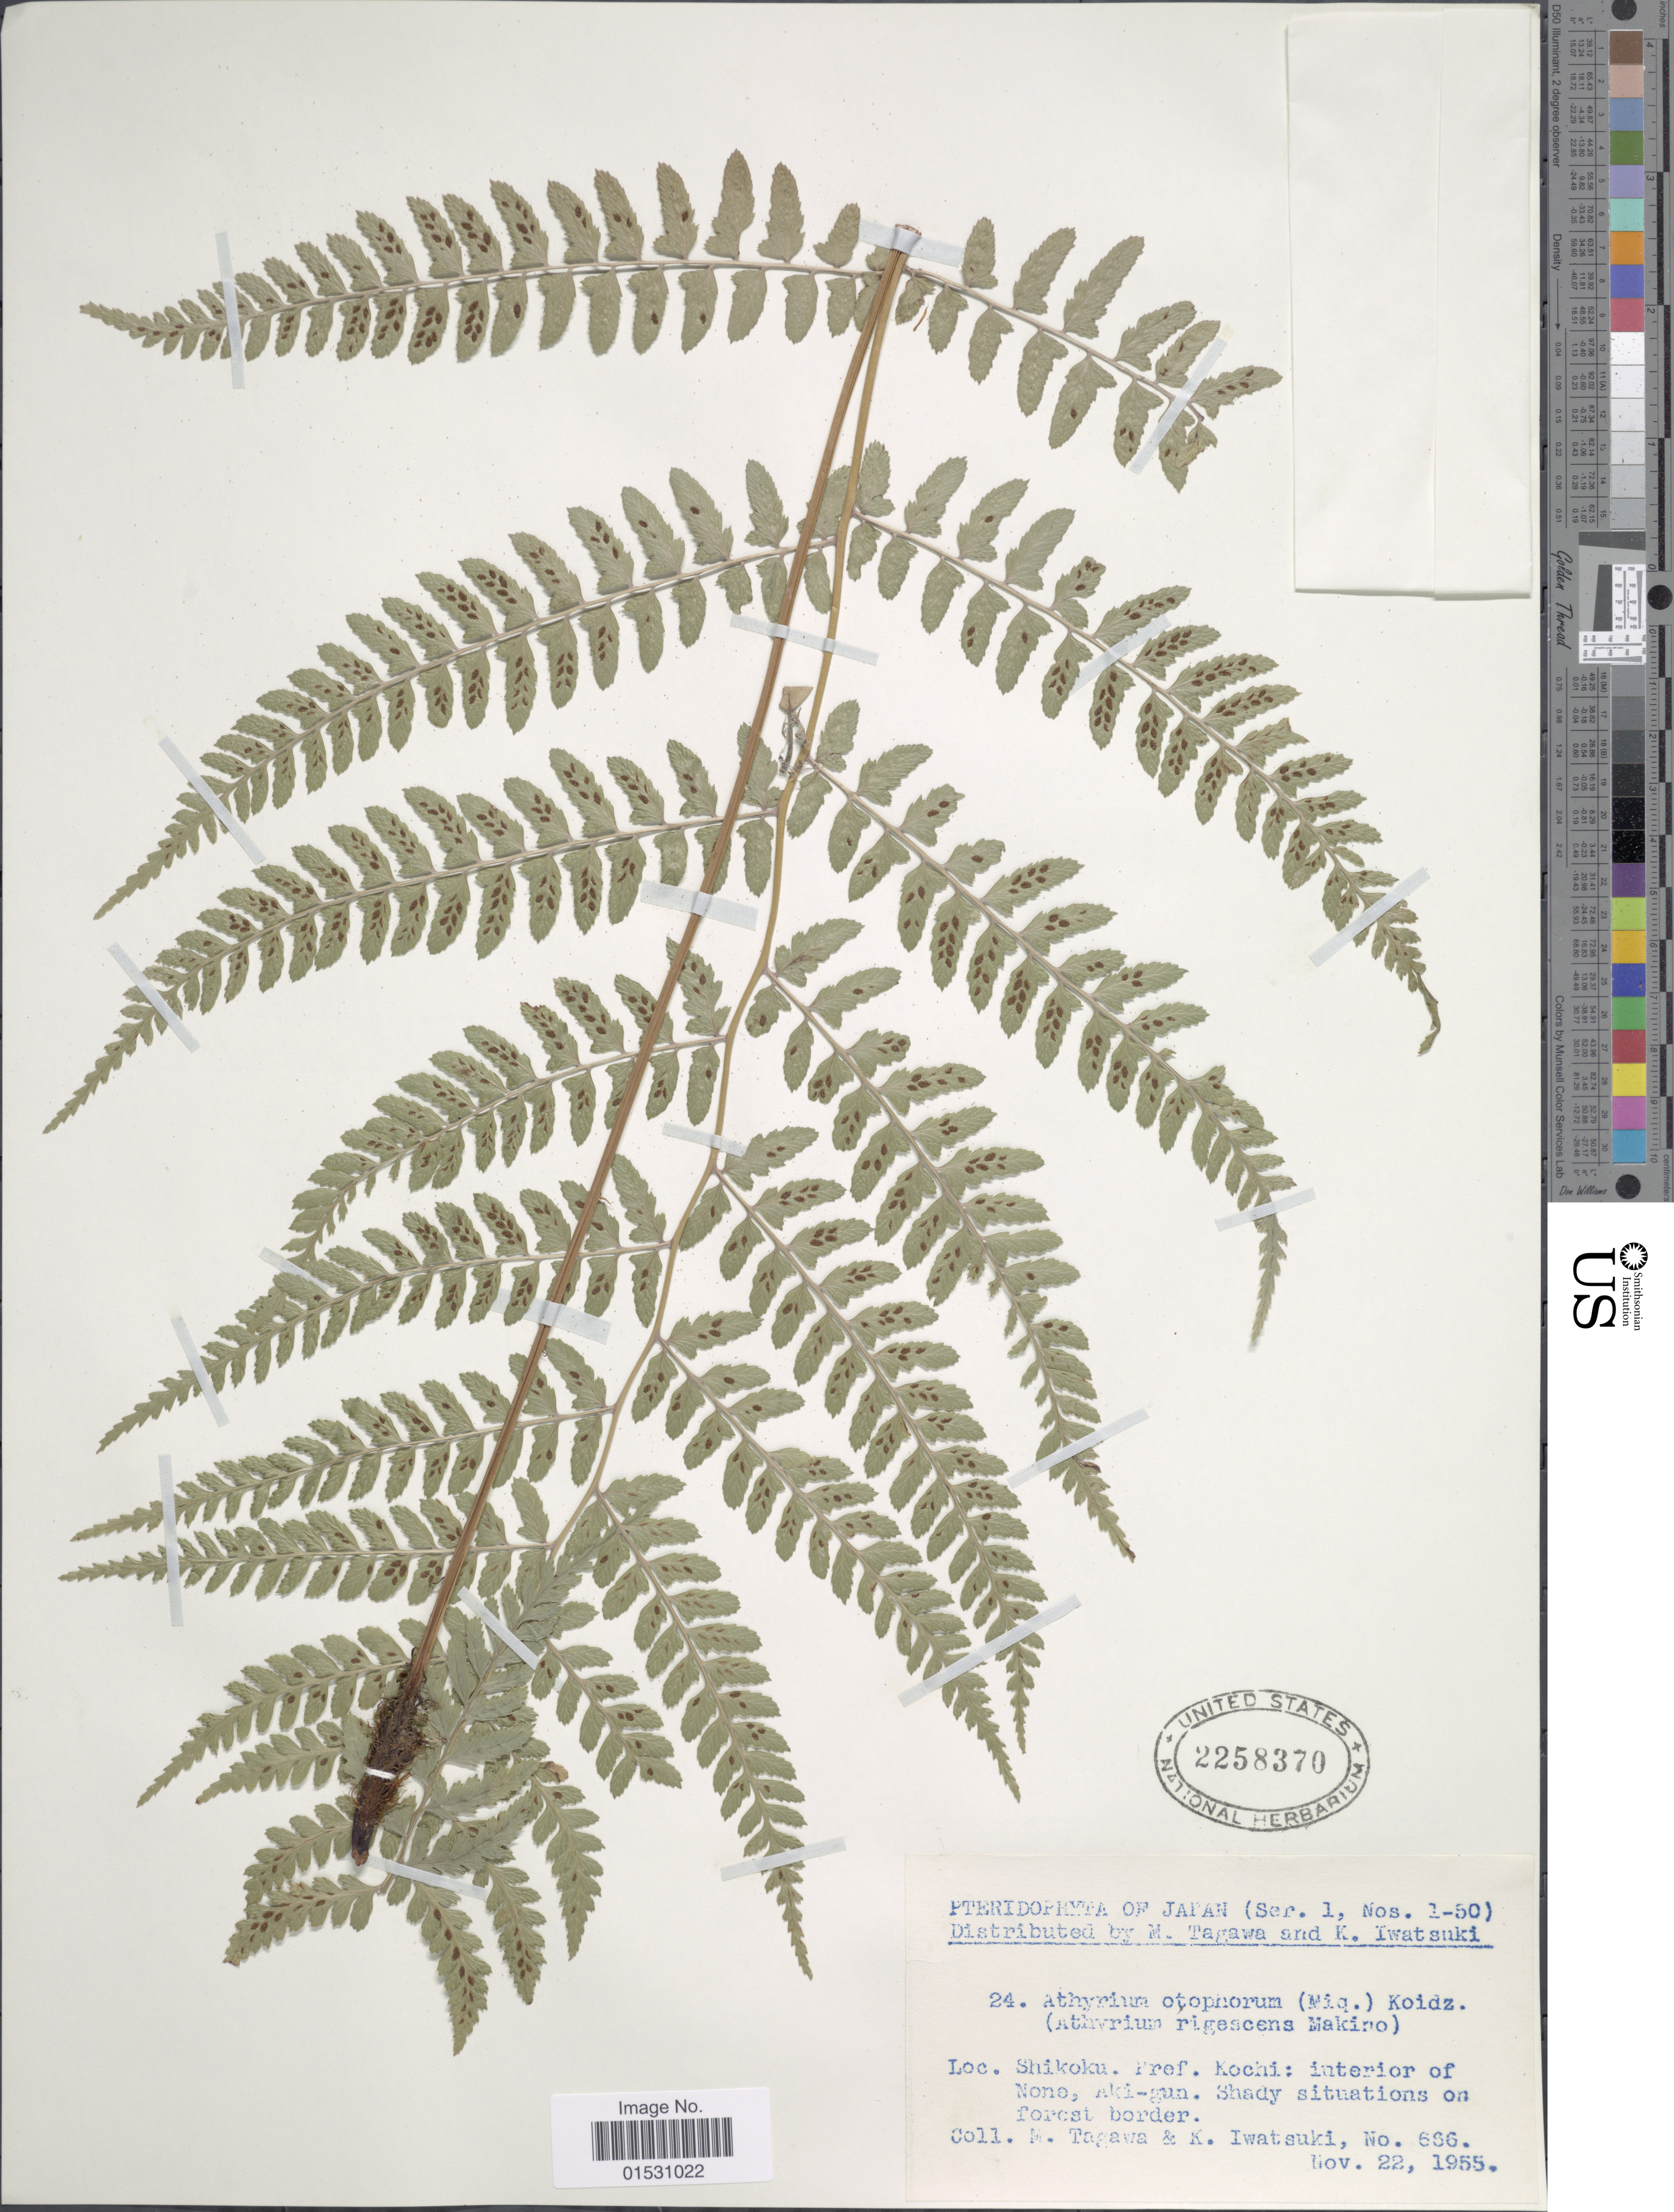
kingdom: Plantae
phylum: Tracheophyta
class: Polypodiopsida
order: Polypodiales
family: Athyriaceae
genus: Athyrium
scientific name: Athyrium otophorum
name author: (Miq.) Koidz.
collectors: M. Tagawa & K. Iwatsuki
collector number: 666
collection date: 1955-11-22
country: Japan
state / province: Koti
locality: Shikoku. Pref. Kochi: interior of None, Aki-gun.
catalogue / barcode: US 2258370